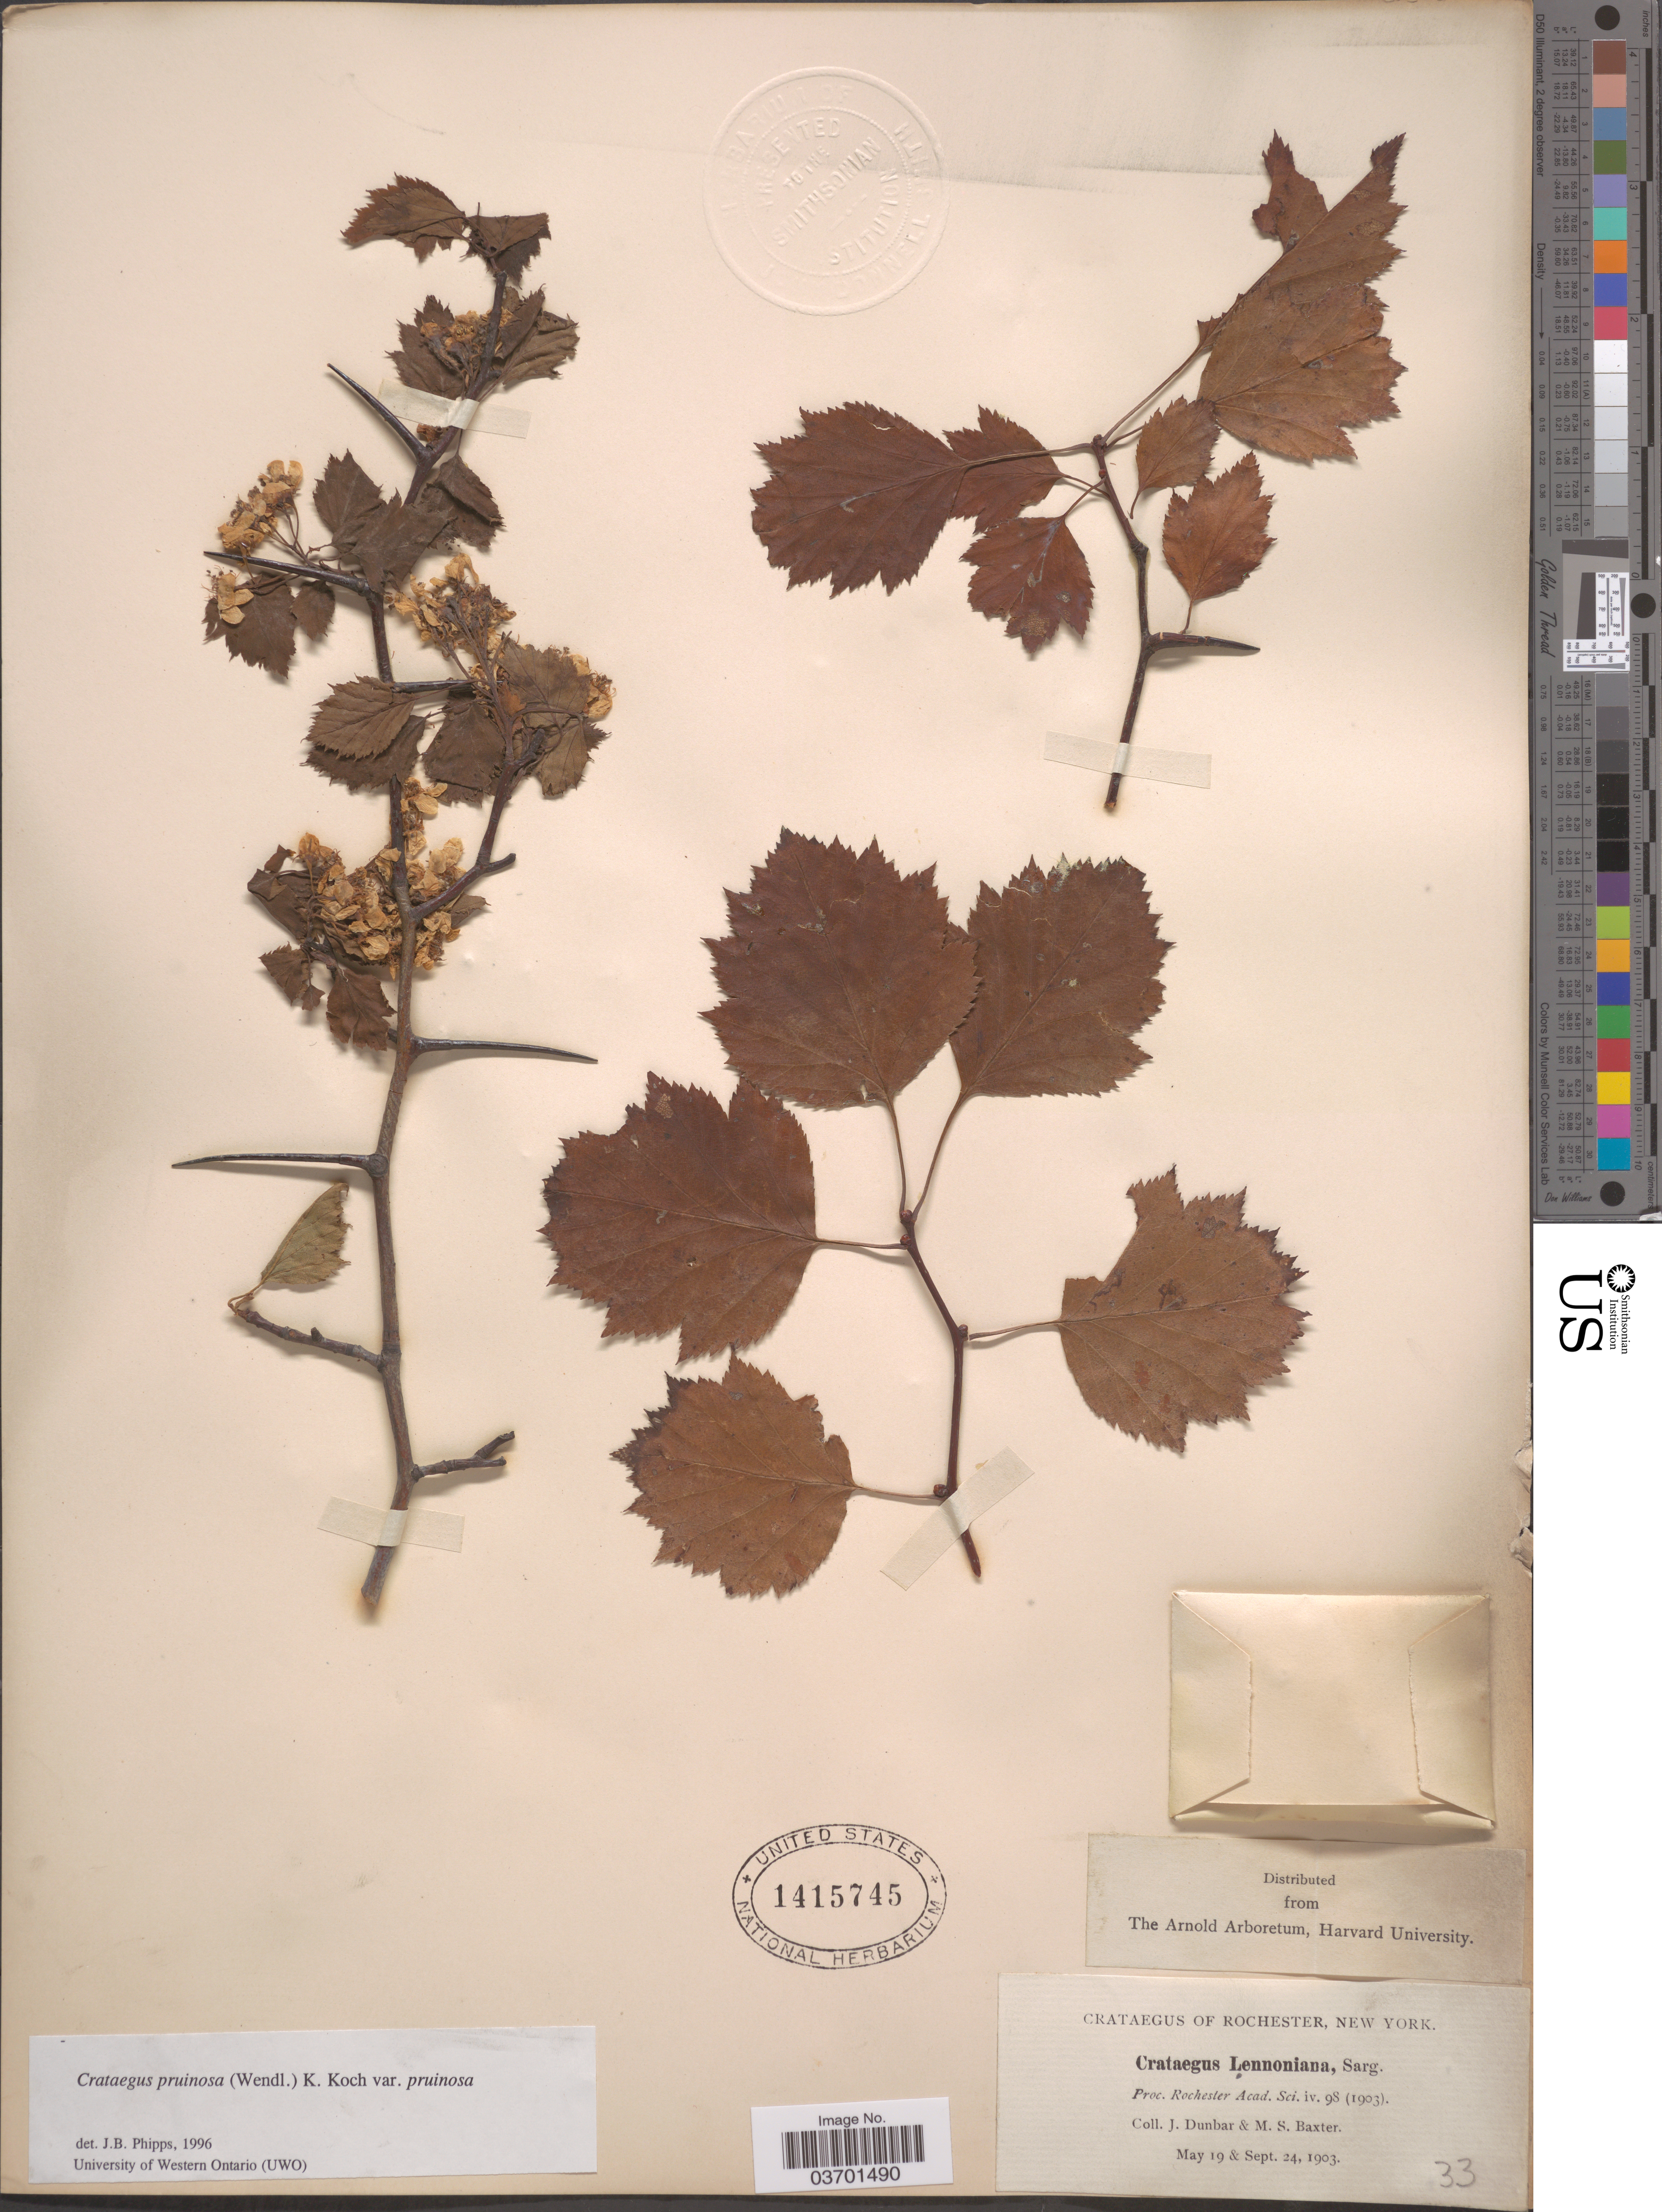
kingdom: Plantae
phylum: Tracheophyta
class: Magnoliopsida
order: Rosales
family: Rosaceae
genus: Crataegus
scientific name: Crataegus pruinosa var. pruinosa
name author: (H.L. Wendl.) K. Koch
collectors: J. Dunbar & M. Baxter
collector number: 33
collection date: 1903-05-19/1903-09-24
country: United States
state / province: New York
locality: Rochester.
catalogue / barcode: US 1415745